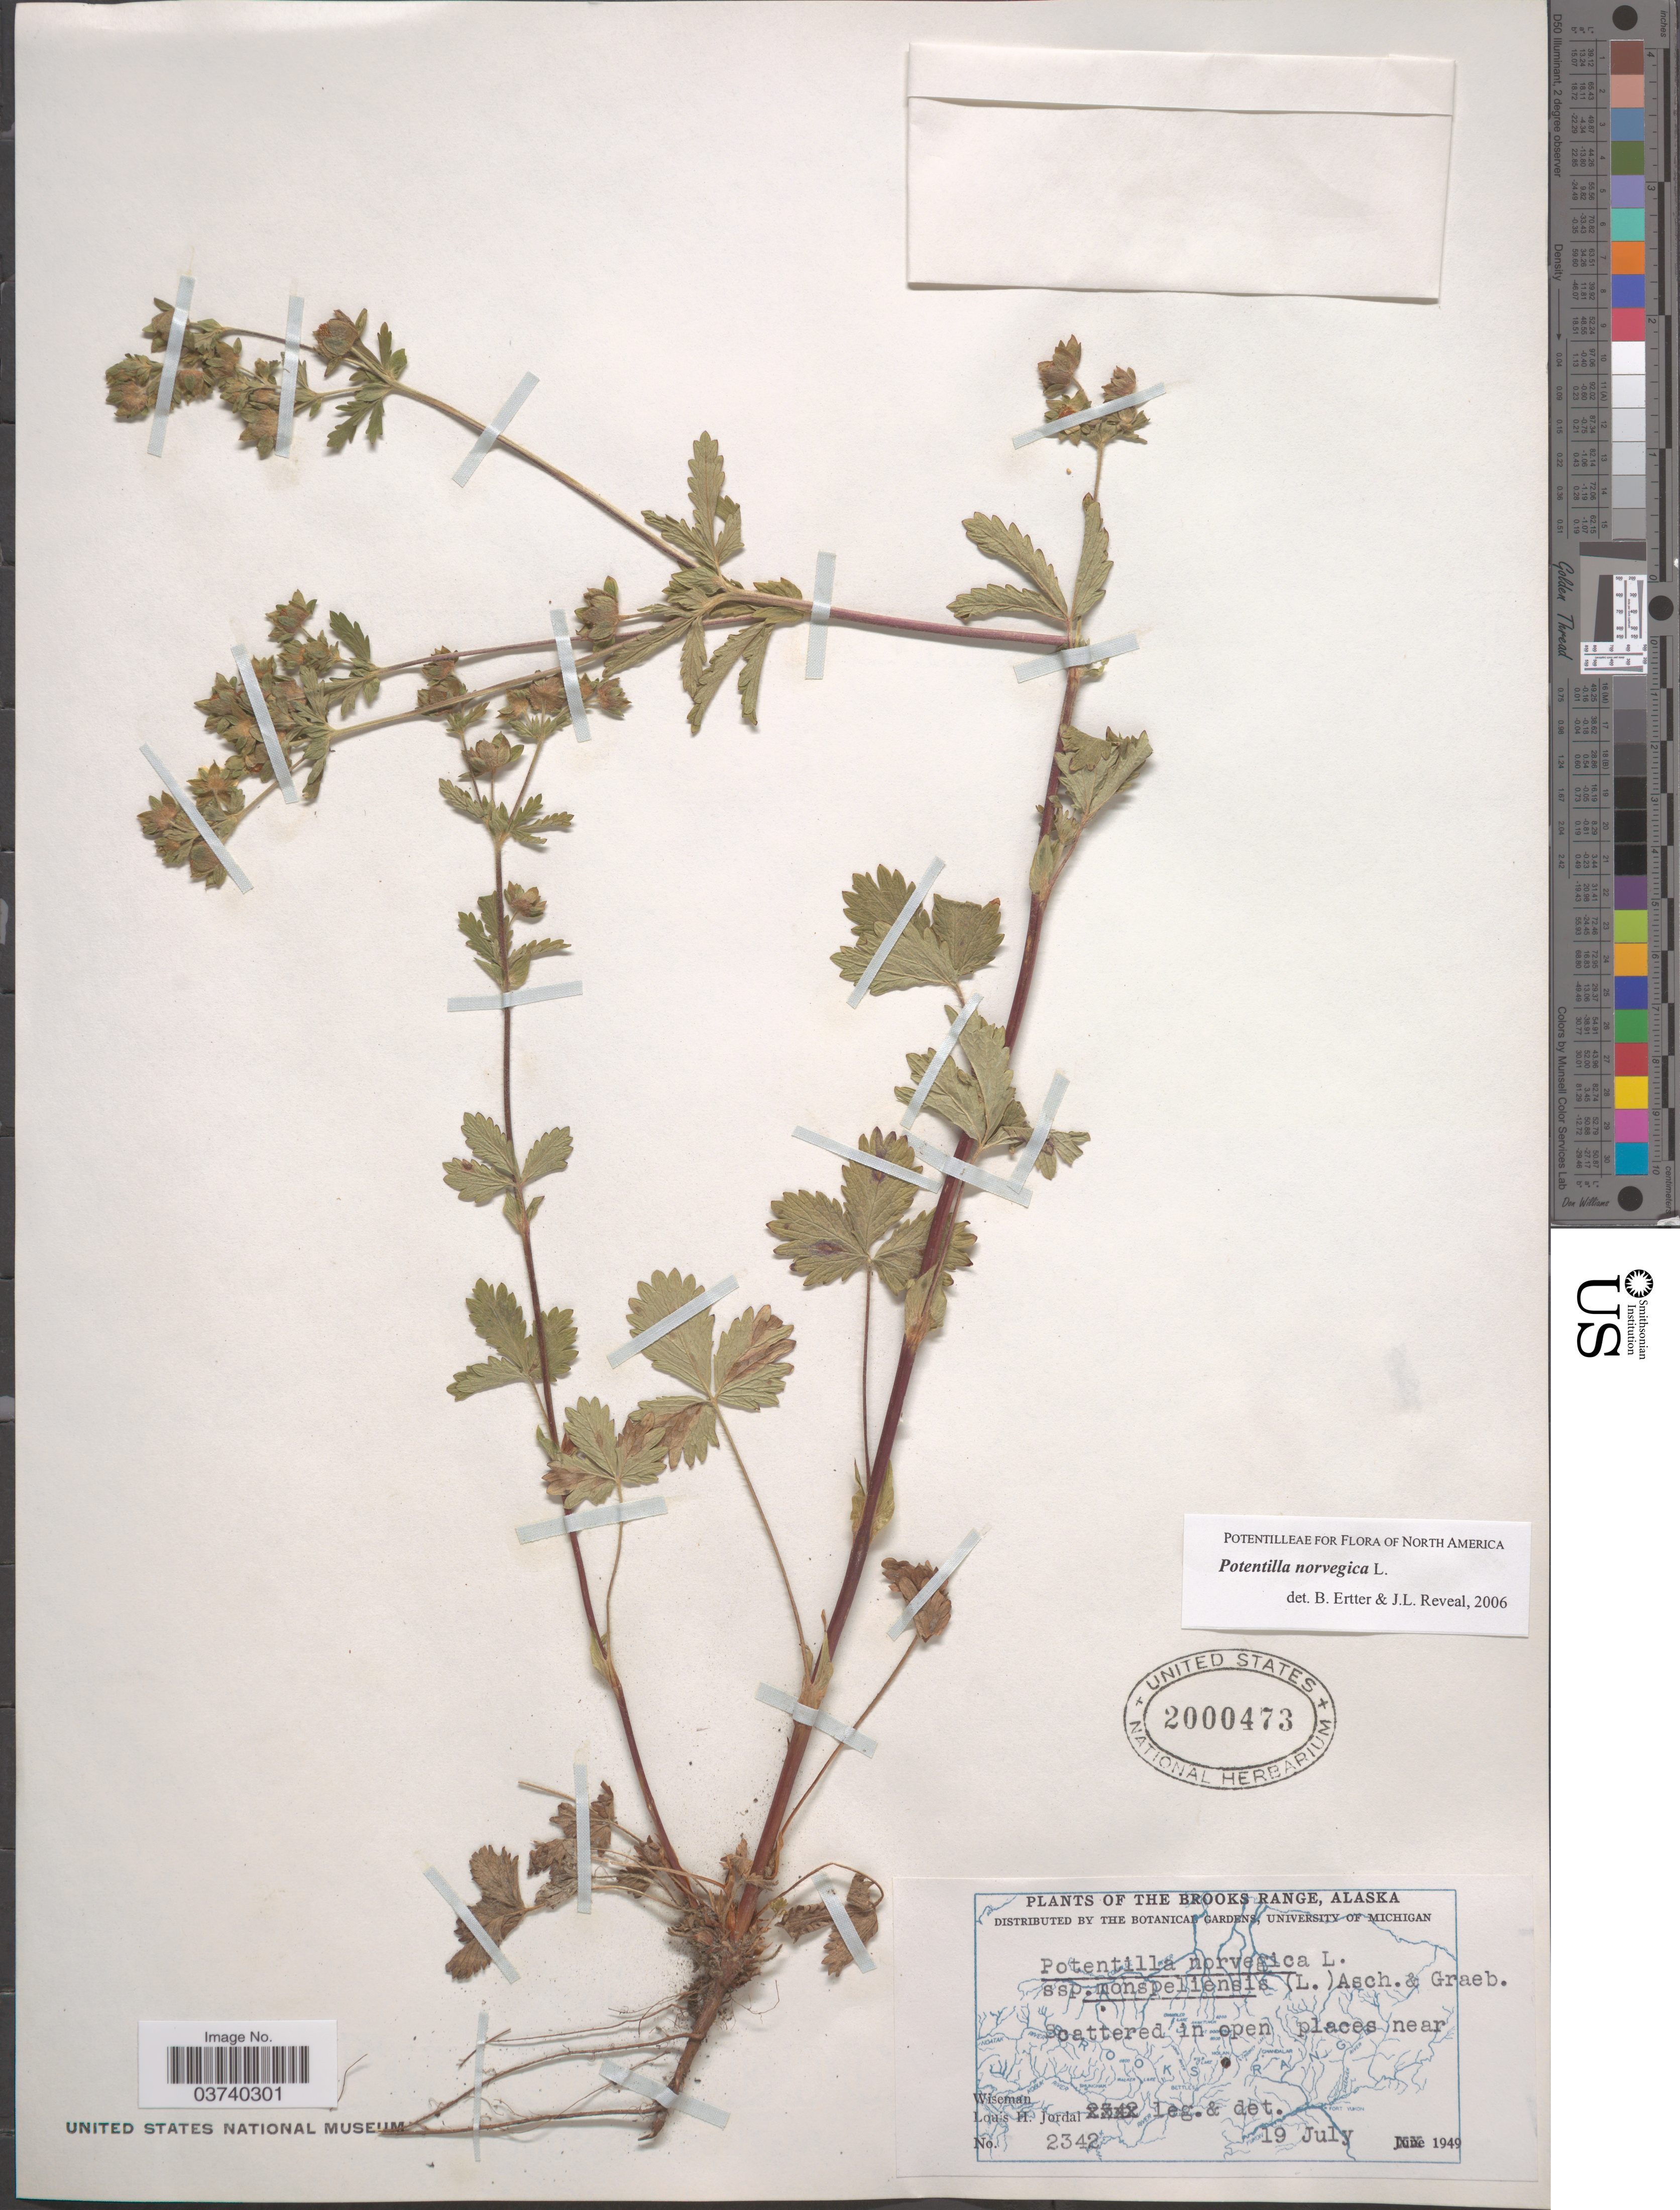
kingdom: Plantae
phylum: Tracheophyta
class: Magnoliopsida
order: Rosales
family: Rosaceae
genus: Potentilla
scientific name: Potentilla norvegica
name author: L.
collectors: L. Jordal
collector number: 2342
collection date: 1949-07-19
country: United States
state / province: Alaska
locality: The Brooks Range. Open places near Wiseman.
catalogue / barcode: US 2000473